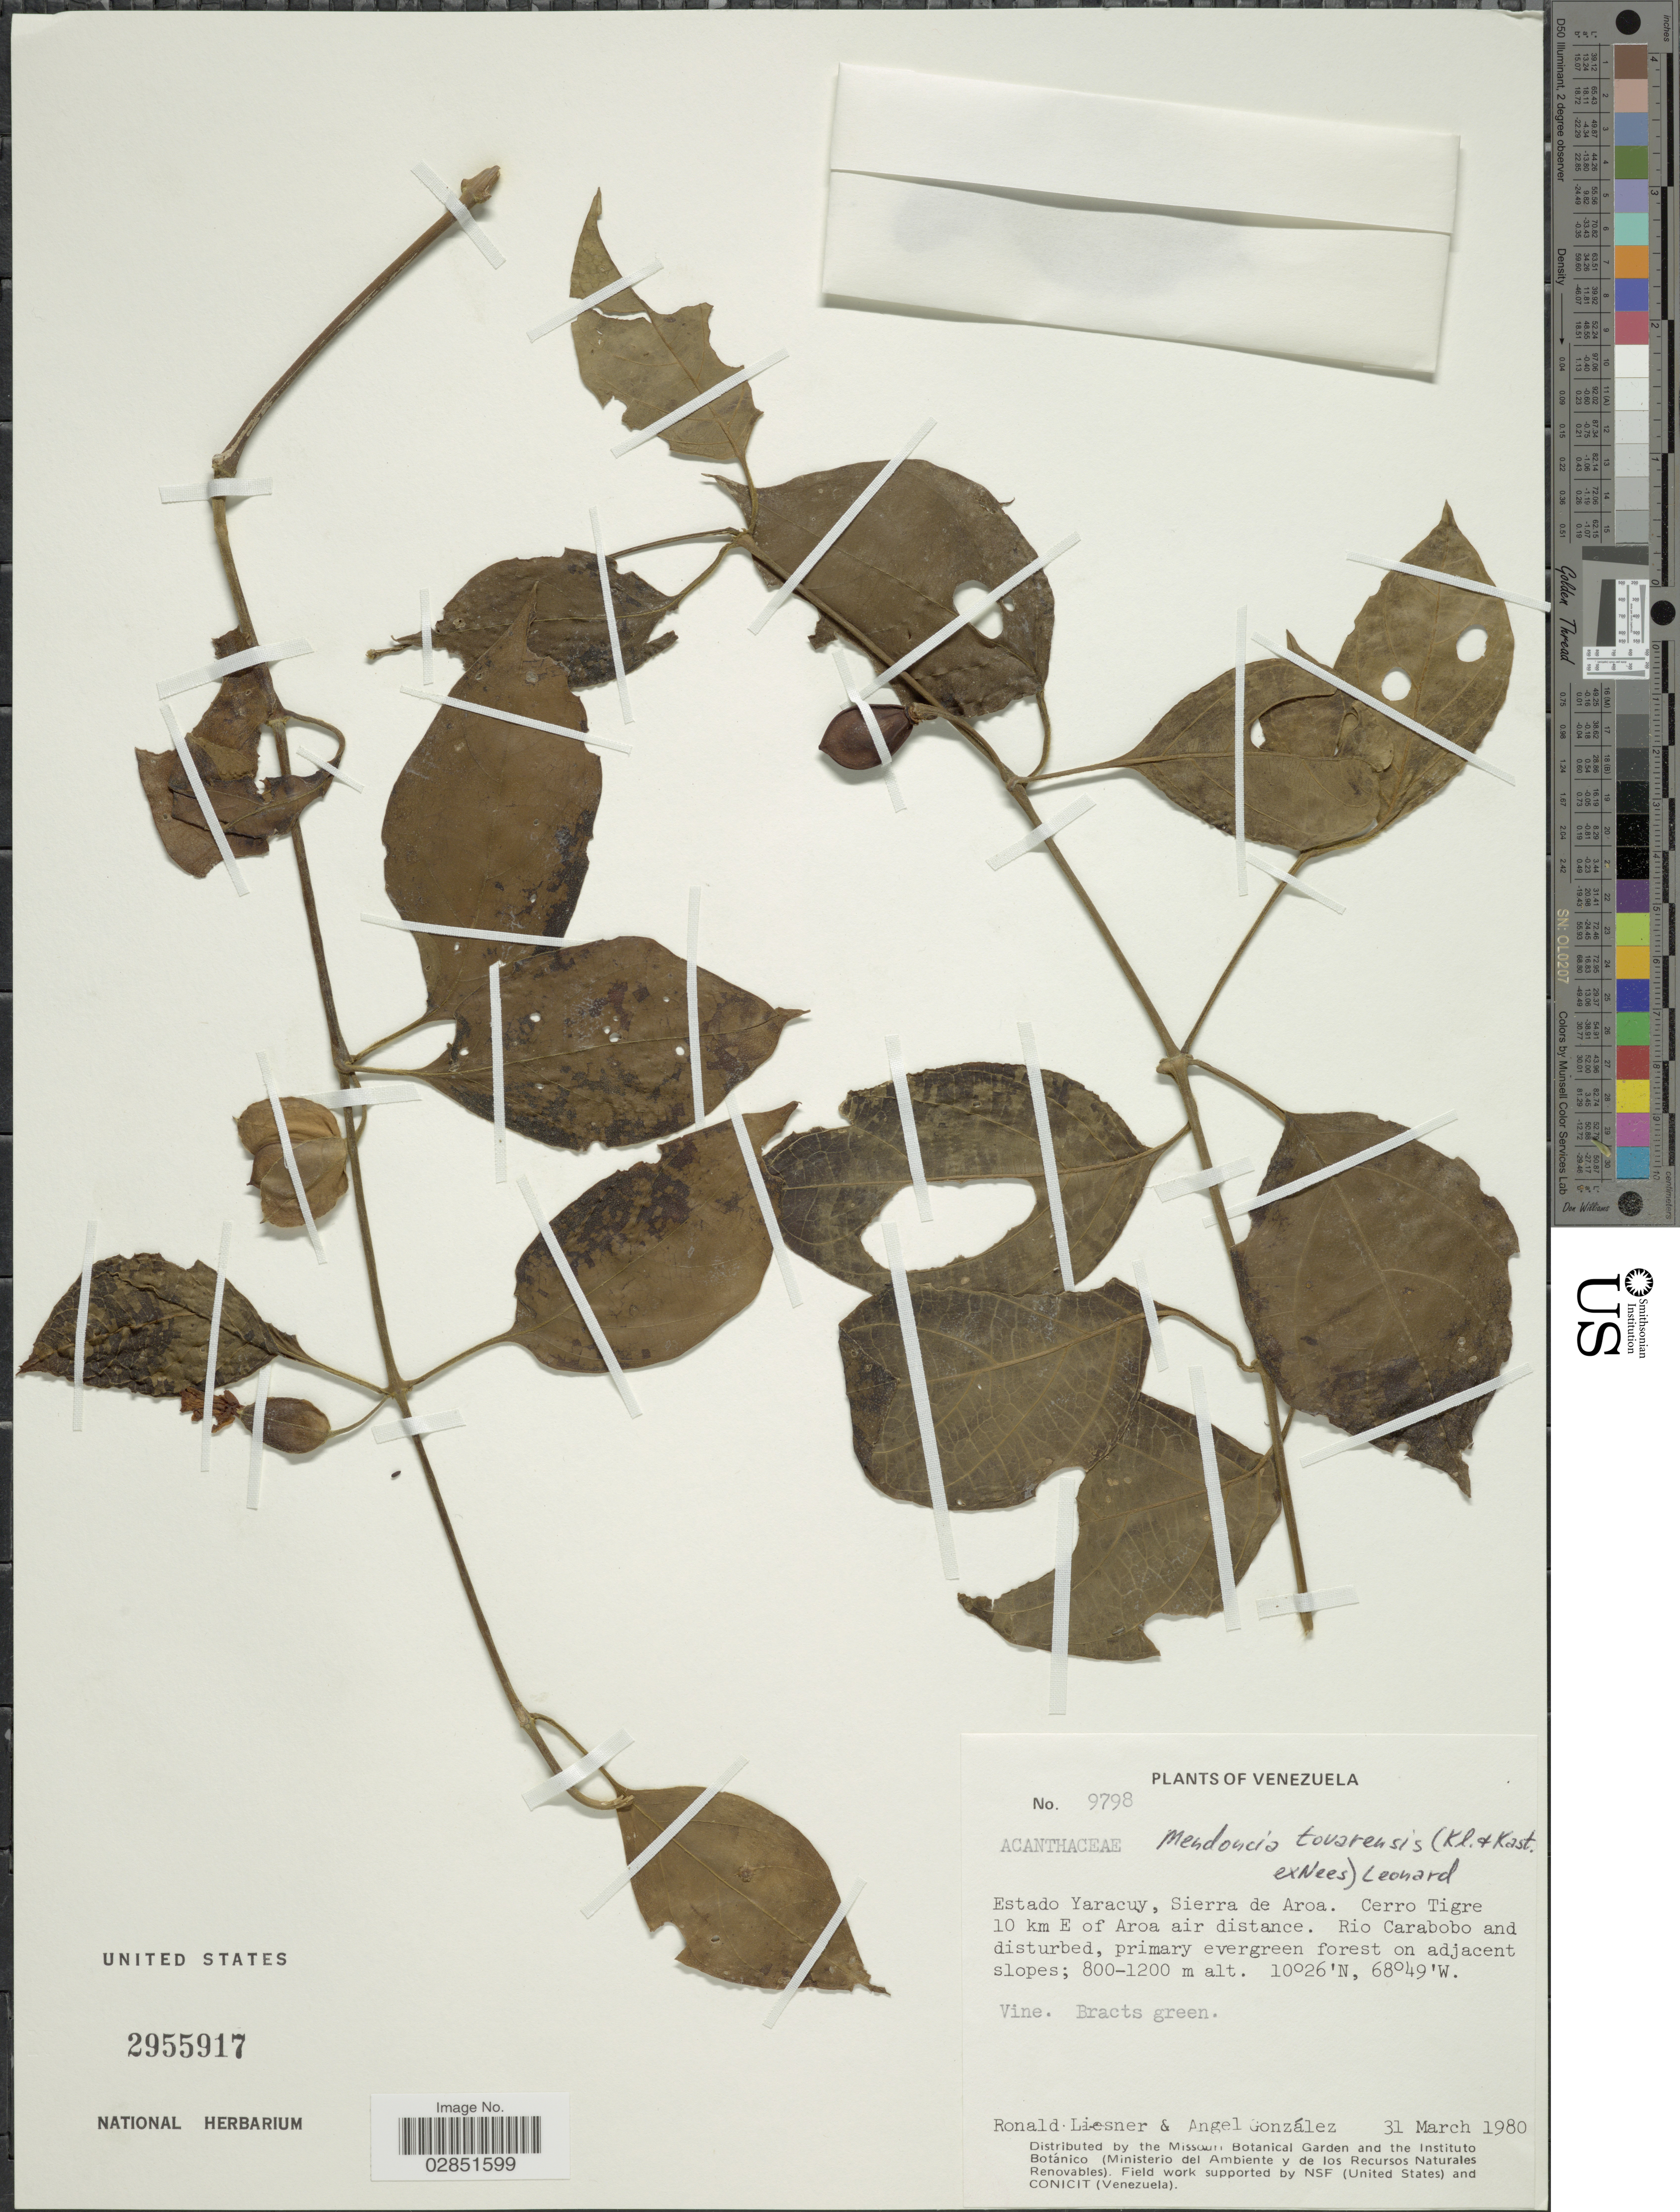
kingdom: Plantae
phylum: Tracheophyta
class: Magnoliopsida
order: Lamiales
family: Acanthaceae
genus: Mendoncia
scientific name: Mendoncia tovarensis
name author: (Klotzsch & H. Karst. ex Nees) Leonard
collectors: R. L. Liesner & A. C. González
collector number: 9798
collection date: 1980-03-31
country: Venezuela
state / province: Yaracuy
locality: Estado Yaracuy, Sierra de Aroa. Cerro Tigre 10 km E of Aroa air distance, Rio Carabobo and disturbed, primary evergreen forest on adjacent slopes.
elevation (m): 800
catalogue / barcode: US 2955917